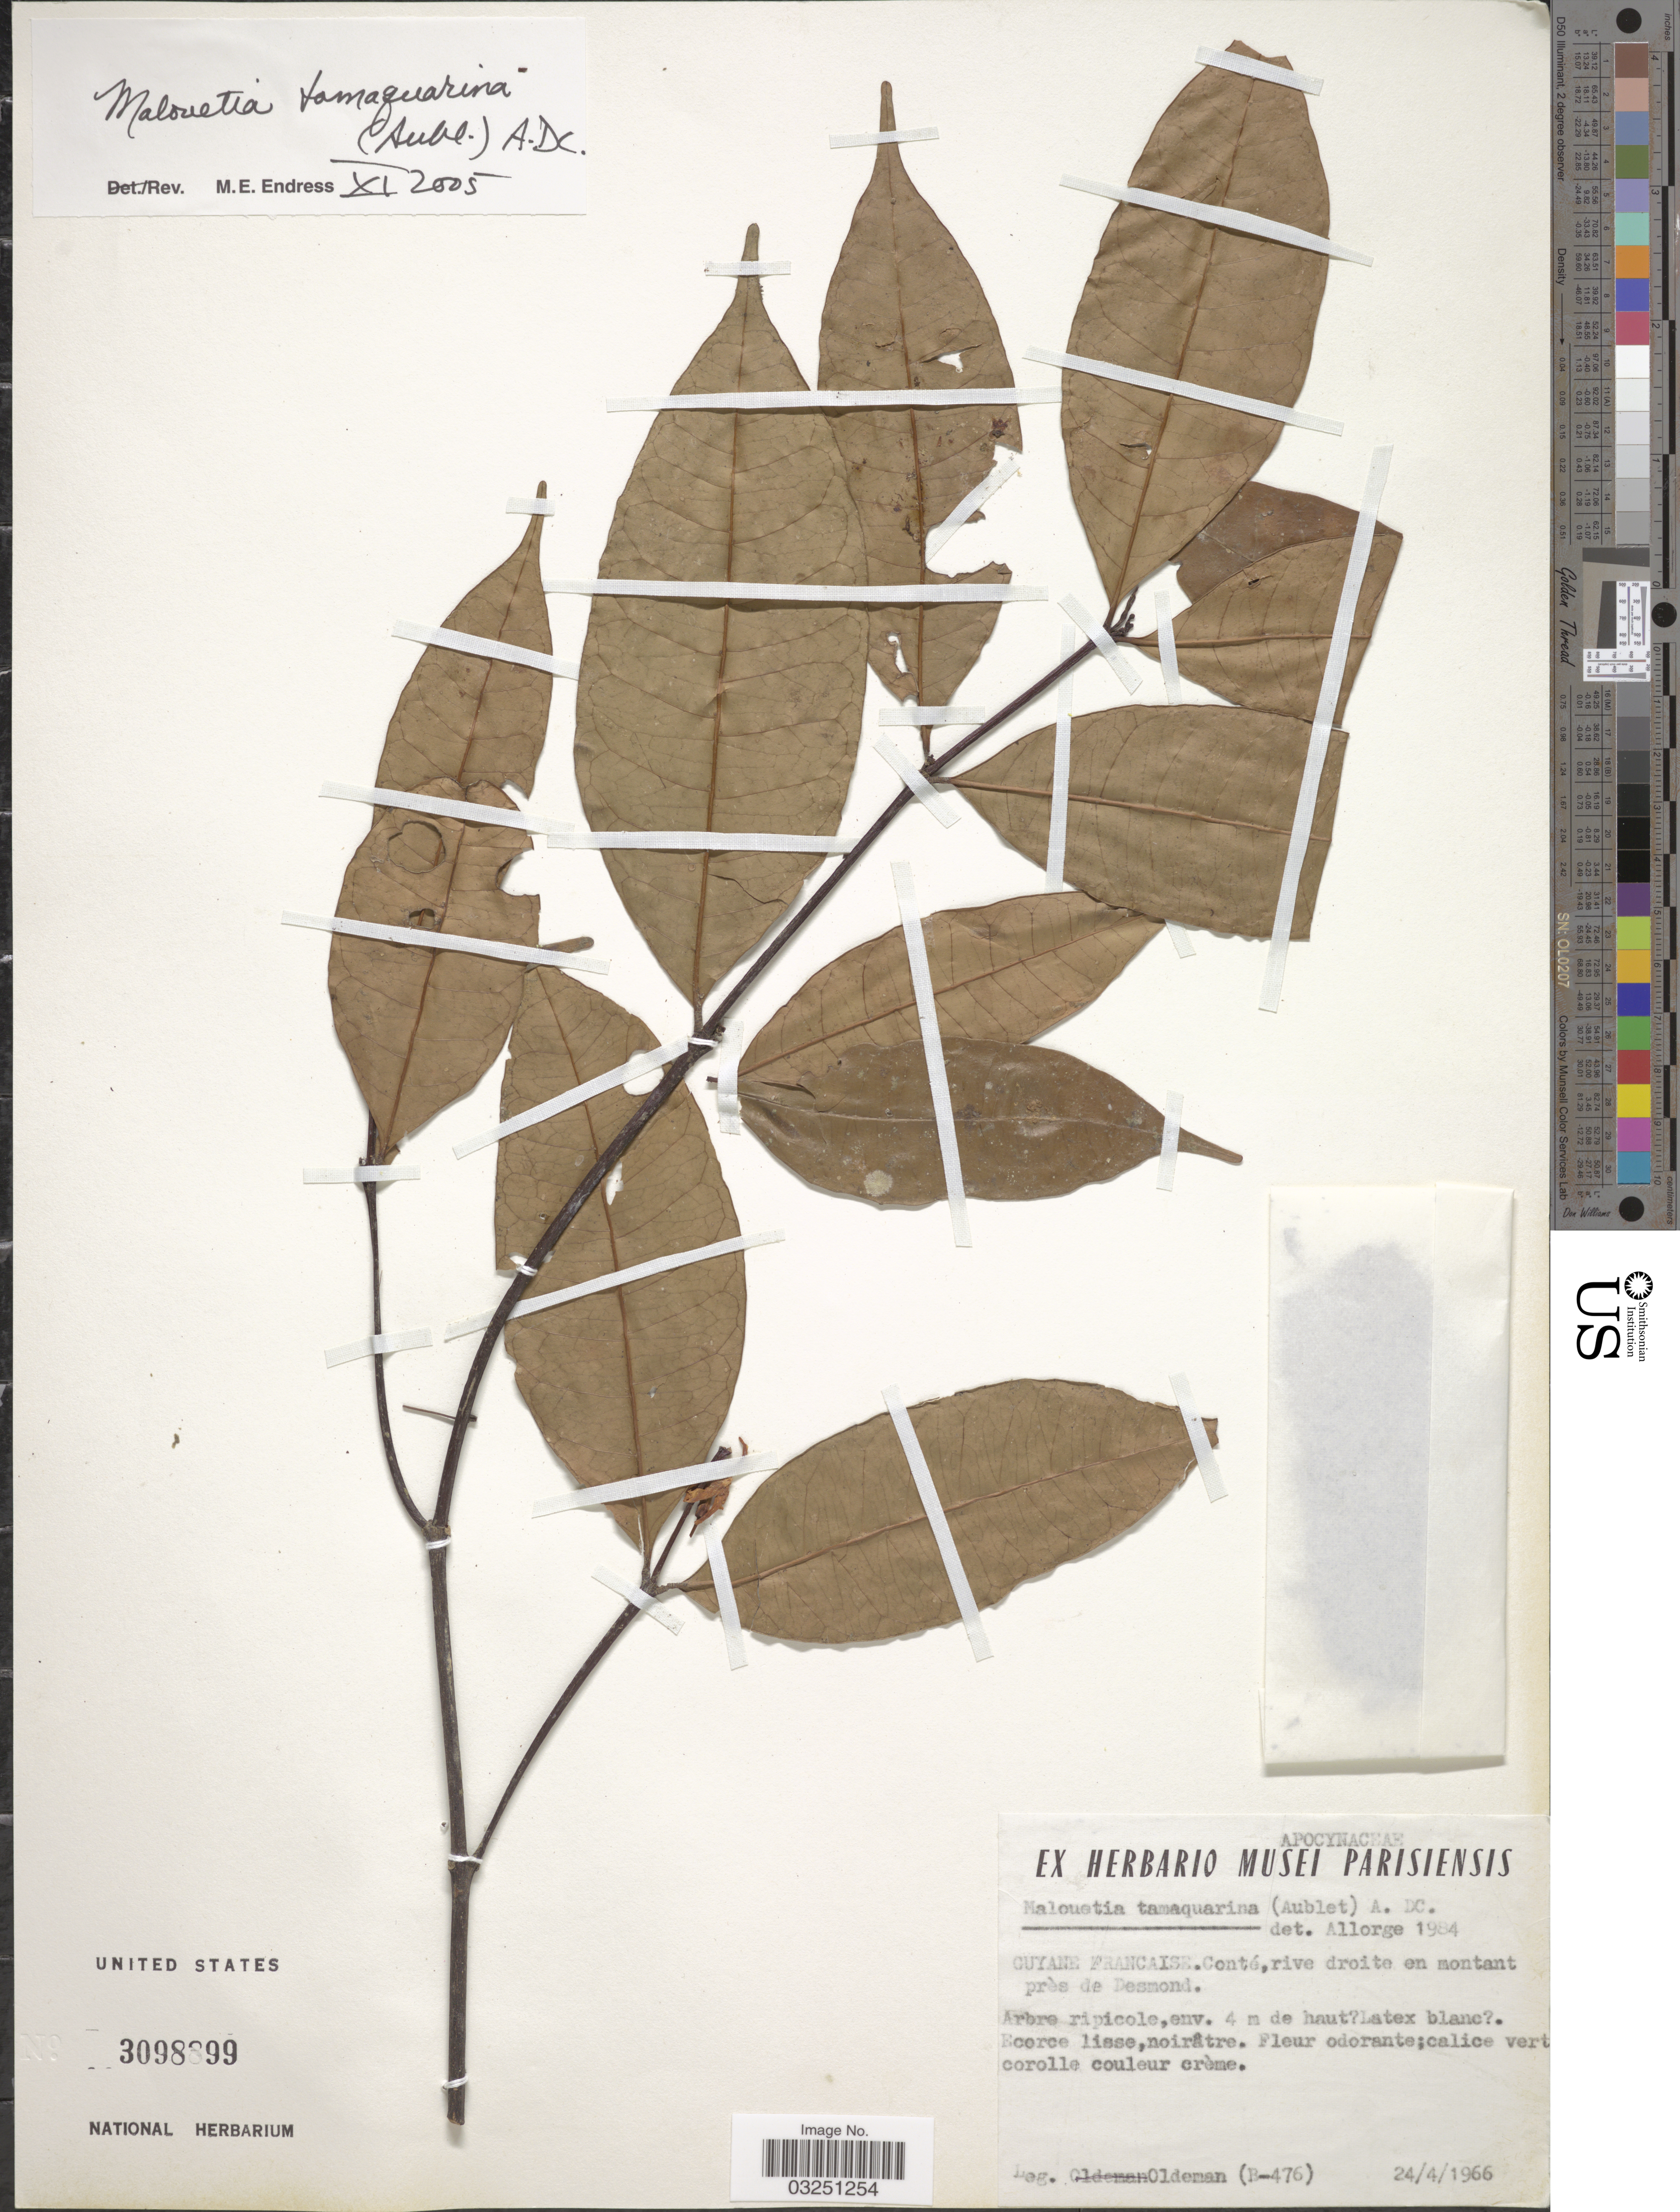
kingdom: Plantae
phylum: Tracheophyta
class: Magnoliopsida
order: Gentianales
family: Apocynaceae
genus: Malouetia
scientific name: Malouetia tamaquarina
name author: (Aubl.) A. DC.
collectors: -- Oldeman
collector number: B-476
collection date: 1966-04-24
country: French Guiana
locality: Guyane Francaise. Conté, rive droite en montant près de Desmond.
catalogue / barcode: US 3098899